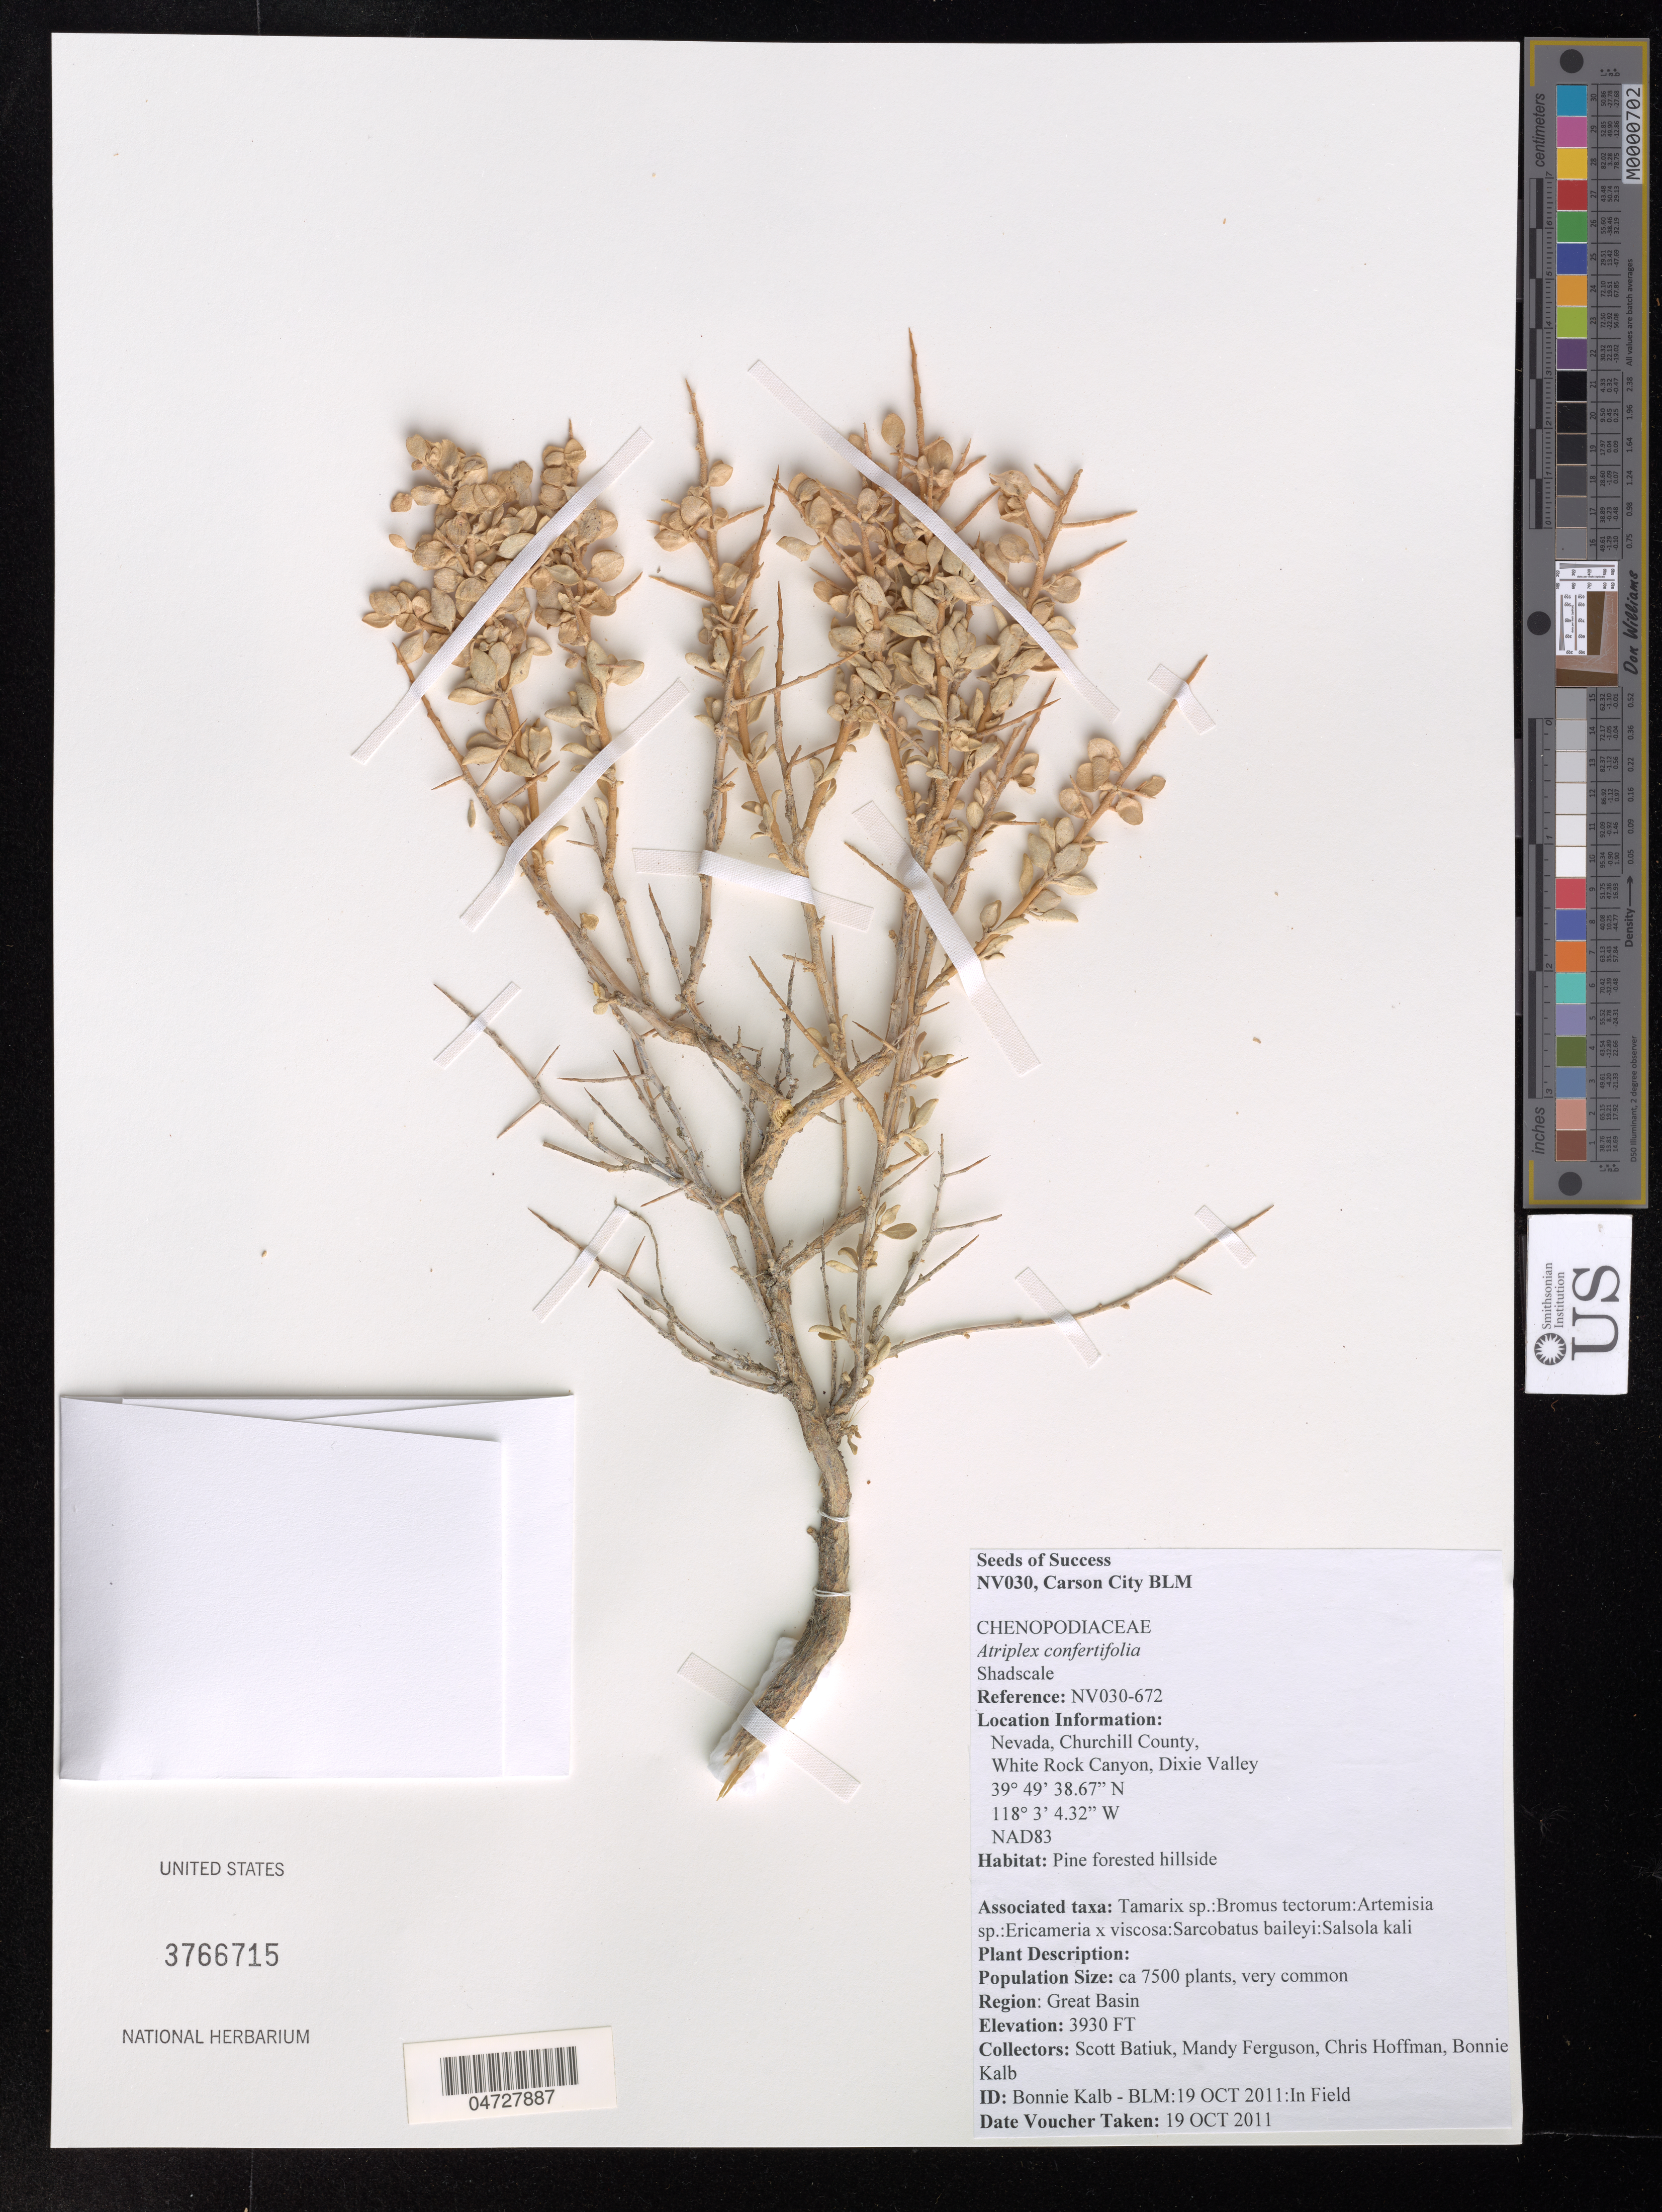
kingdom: Plantae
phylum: Tracheophyta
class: Magnoliopsida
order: Caryophyllales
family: Amaranthaceae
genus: Atriplex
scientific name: Atriplex confertifolia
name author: (Torr. & Frém.) S. Watson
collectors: S. Batiuk, M. Ferguson, C. Hoffman & B. Kalb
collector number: NV030-672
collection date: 2011-10-19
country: United States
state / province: Nevada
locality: Churchill County, White Rock Canyon, Dixie Valley, Region: Great Basin.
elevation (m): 1198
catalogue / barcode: US 3766715